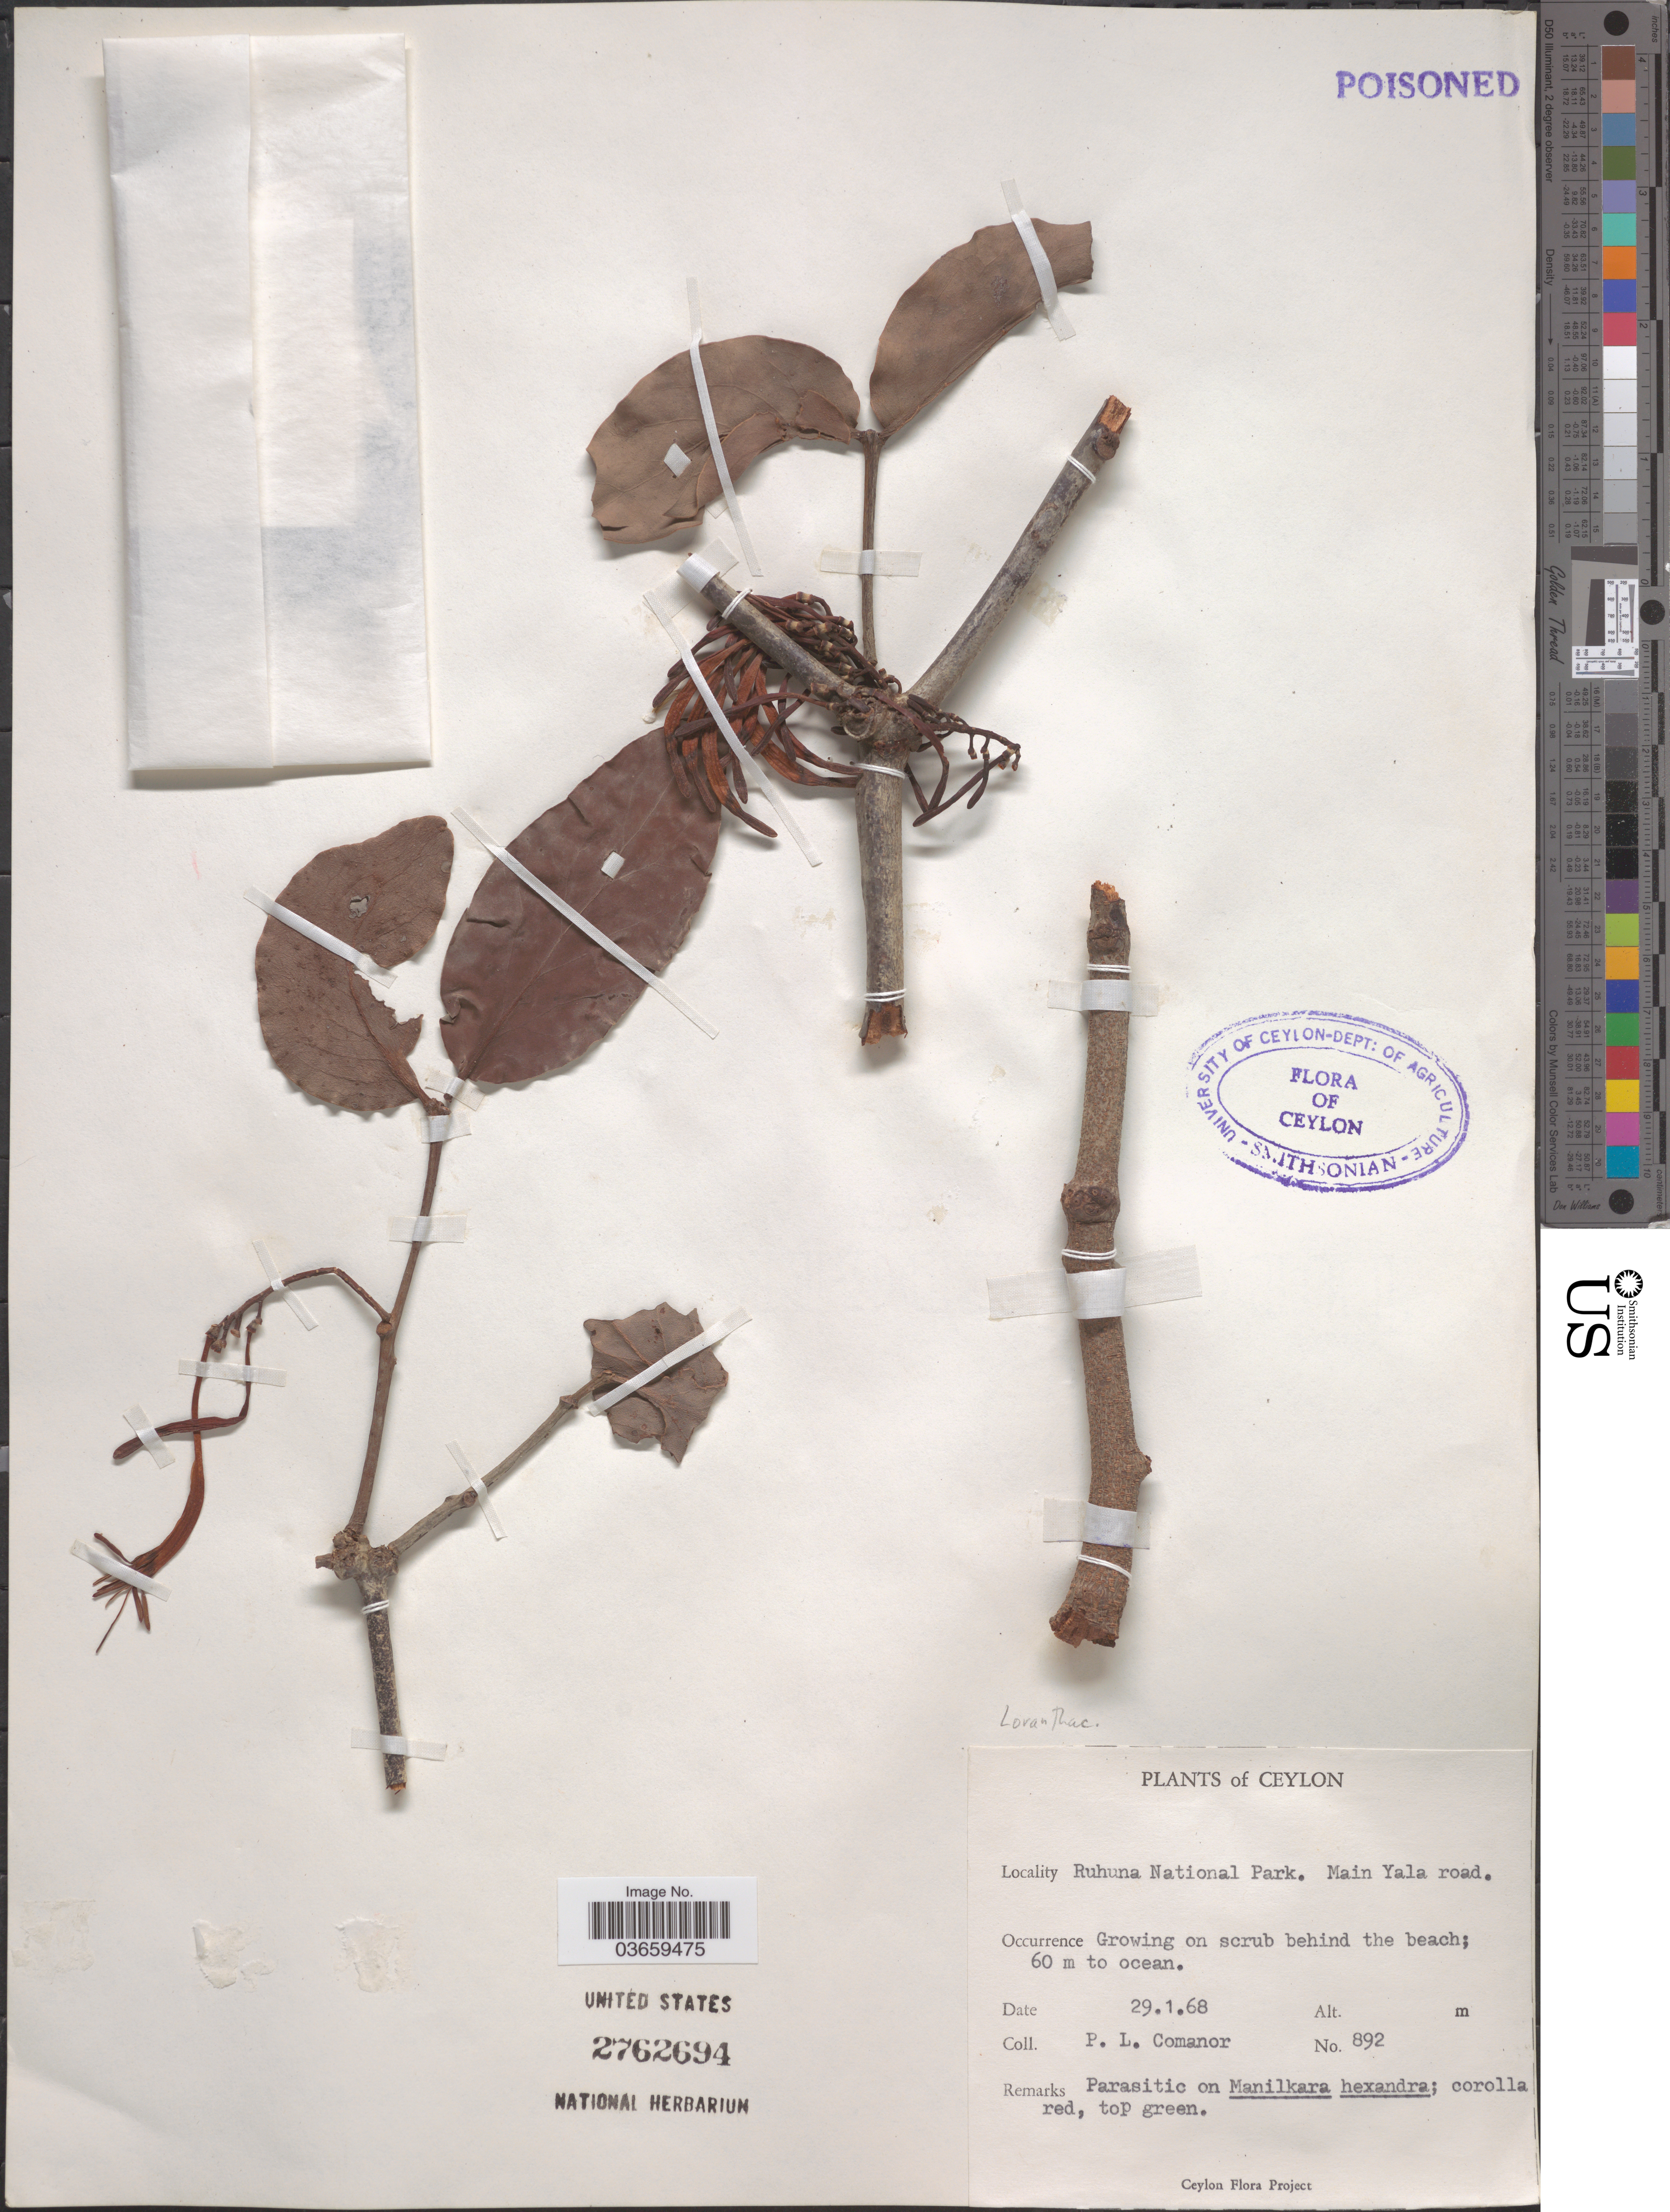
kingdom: Plantae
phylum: Tracheophyta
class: Magnoliopsida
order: Santalales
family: Loranthaceae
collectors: P. Comanor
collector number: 892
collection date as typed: Transcribed d/m/y: 29/1/68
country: Sri Lanka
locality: Ceylon. Ruhuna National Park. Main Yala road.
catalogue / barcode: US 2762694